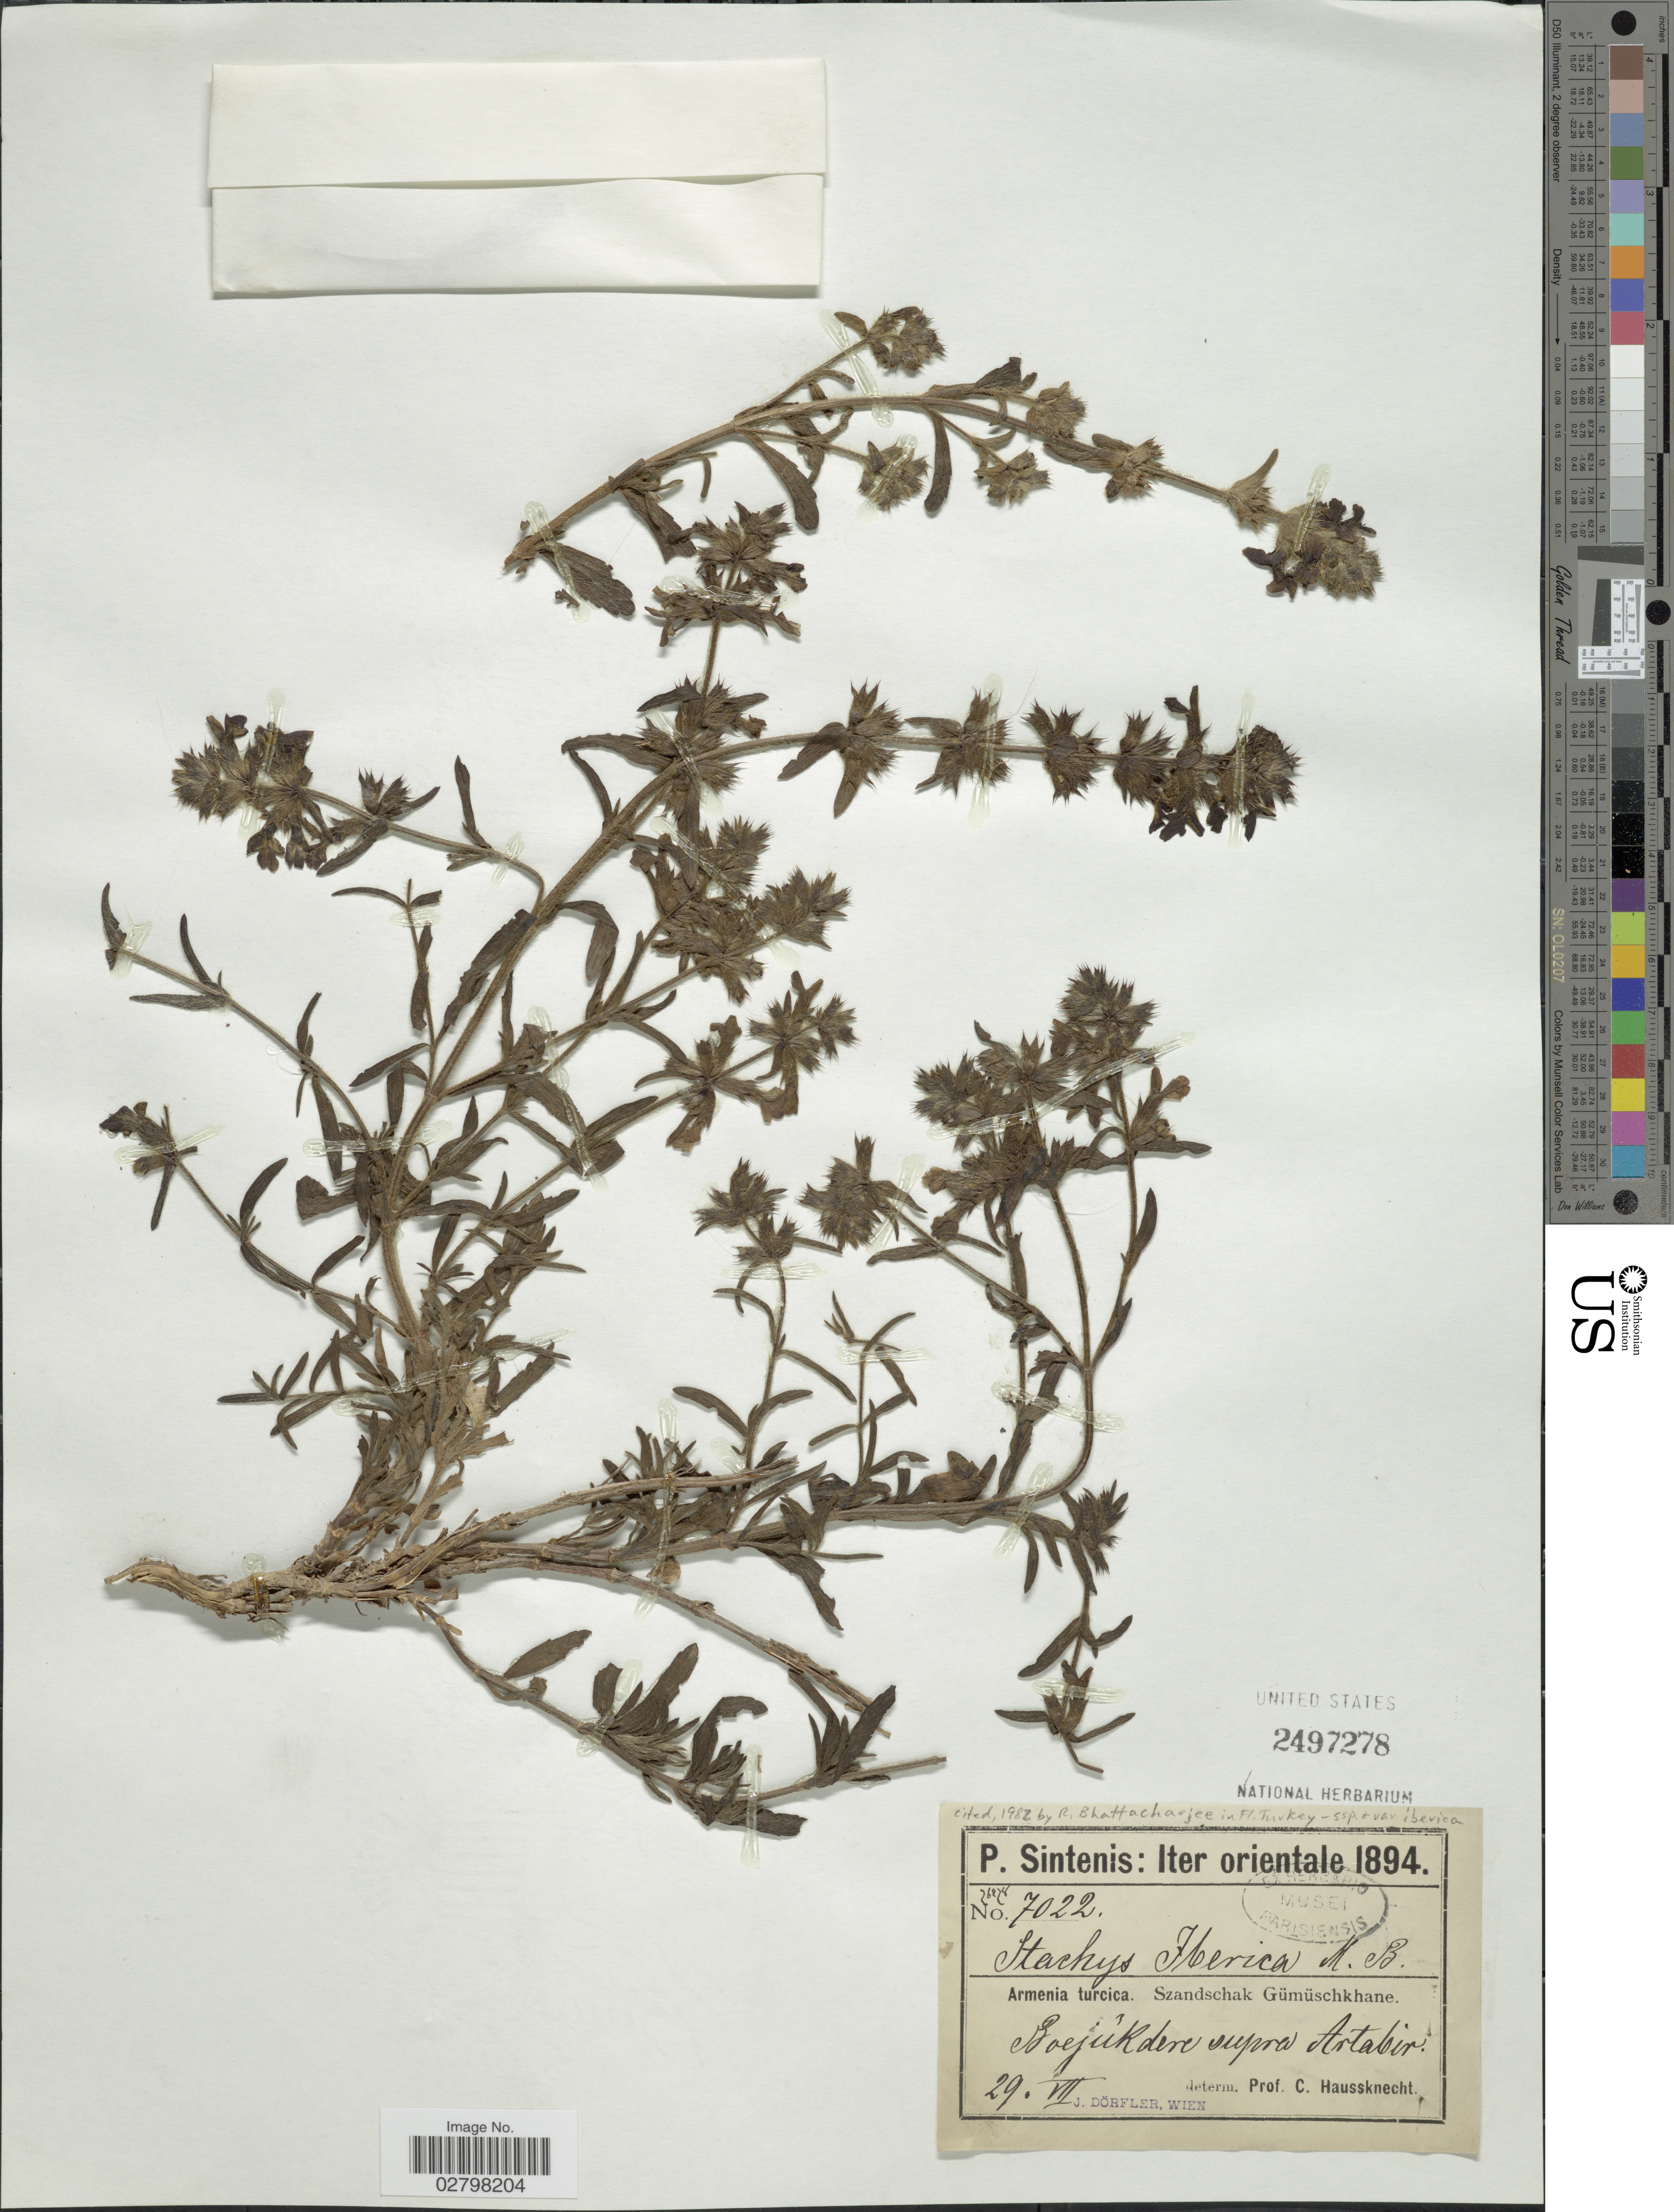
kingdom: Plantae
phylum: Tracheophyta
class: Magnoliopsida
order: Lamiales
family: Lamiaceae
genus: Stachys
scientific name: Stachys iberica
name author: M. Bieb.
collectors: P. Sintenis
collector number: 7022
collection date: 1894-07-29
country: Turkey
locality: Iter orientale. Armenia turcica. Szandschak Gümüschkhane. Boejukdere supra Artabir.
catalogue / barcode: US 2497278